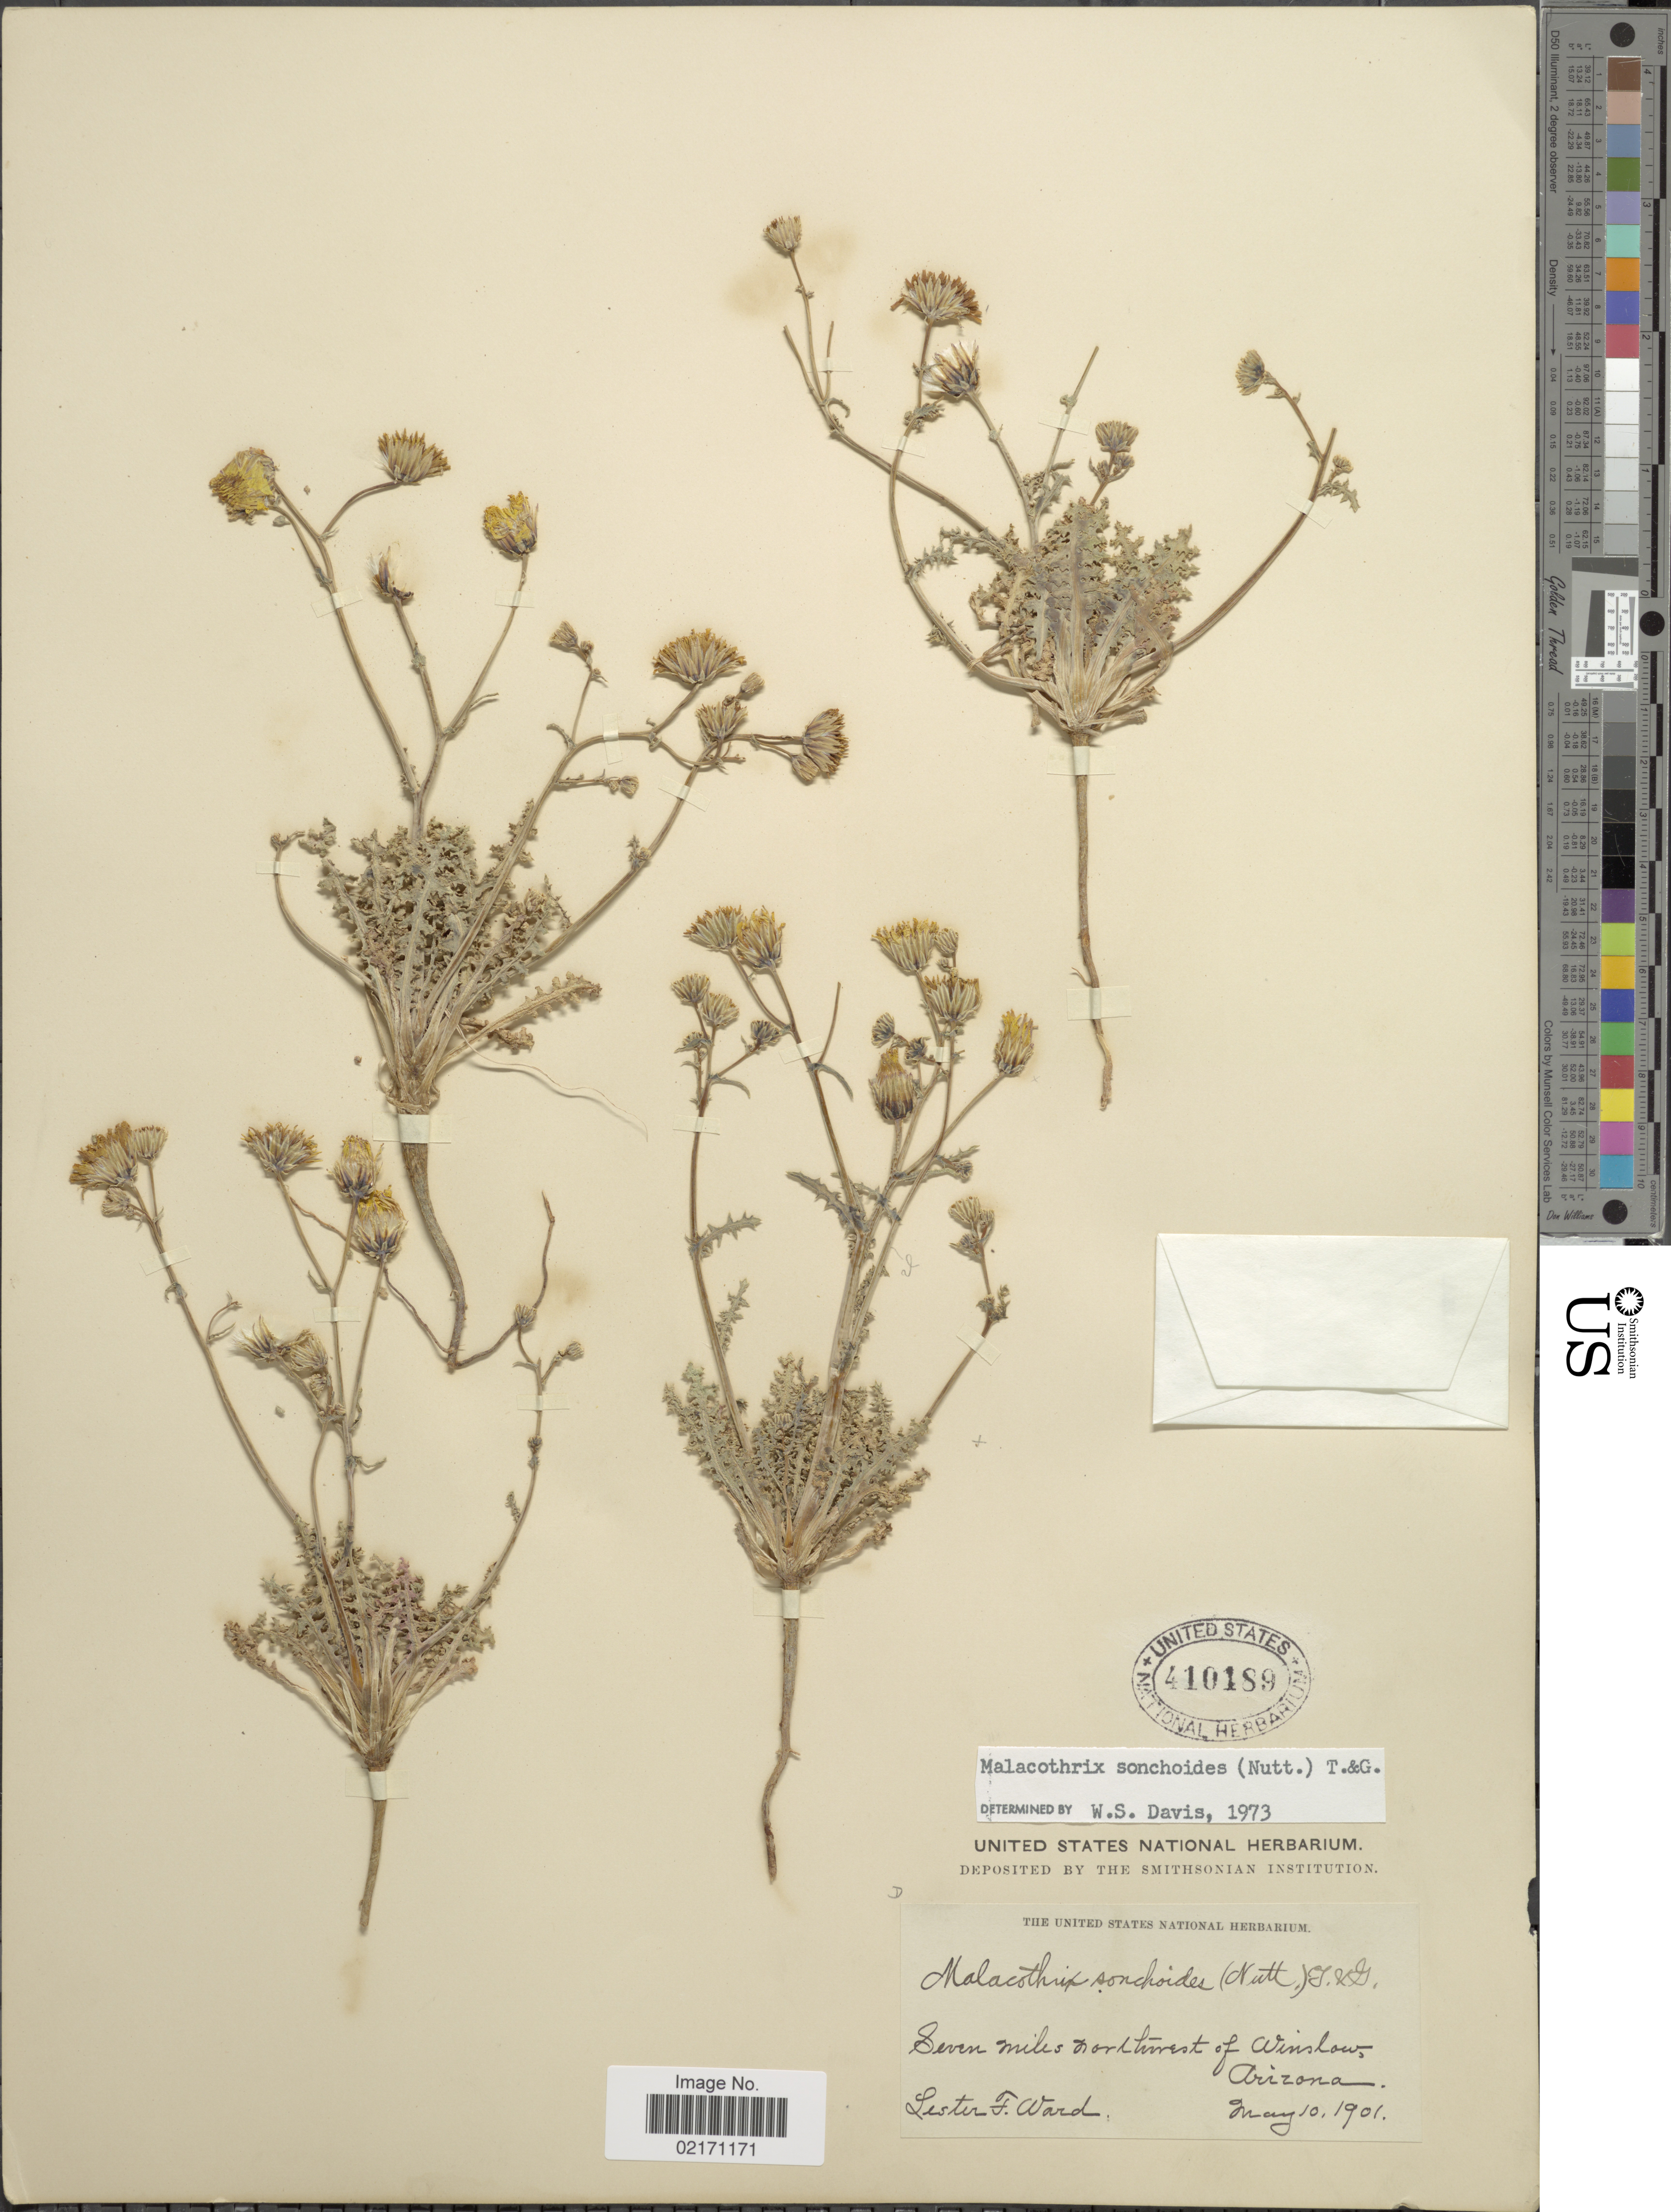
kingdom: Plantae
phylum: Tracheophyta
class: Magnoliopsida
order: Asterales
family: Asteraceae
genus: Malacothrix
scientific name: Malacothrix sonchoides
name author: (Nutt.) Torr. & A. Gray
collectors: L. F. Ward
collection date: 1901-05-10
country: United States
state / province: Arizona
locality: Seven miles northwest of Winslow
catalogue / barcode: US 410189